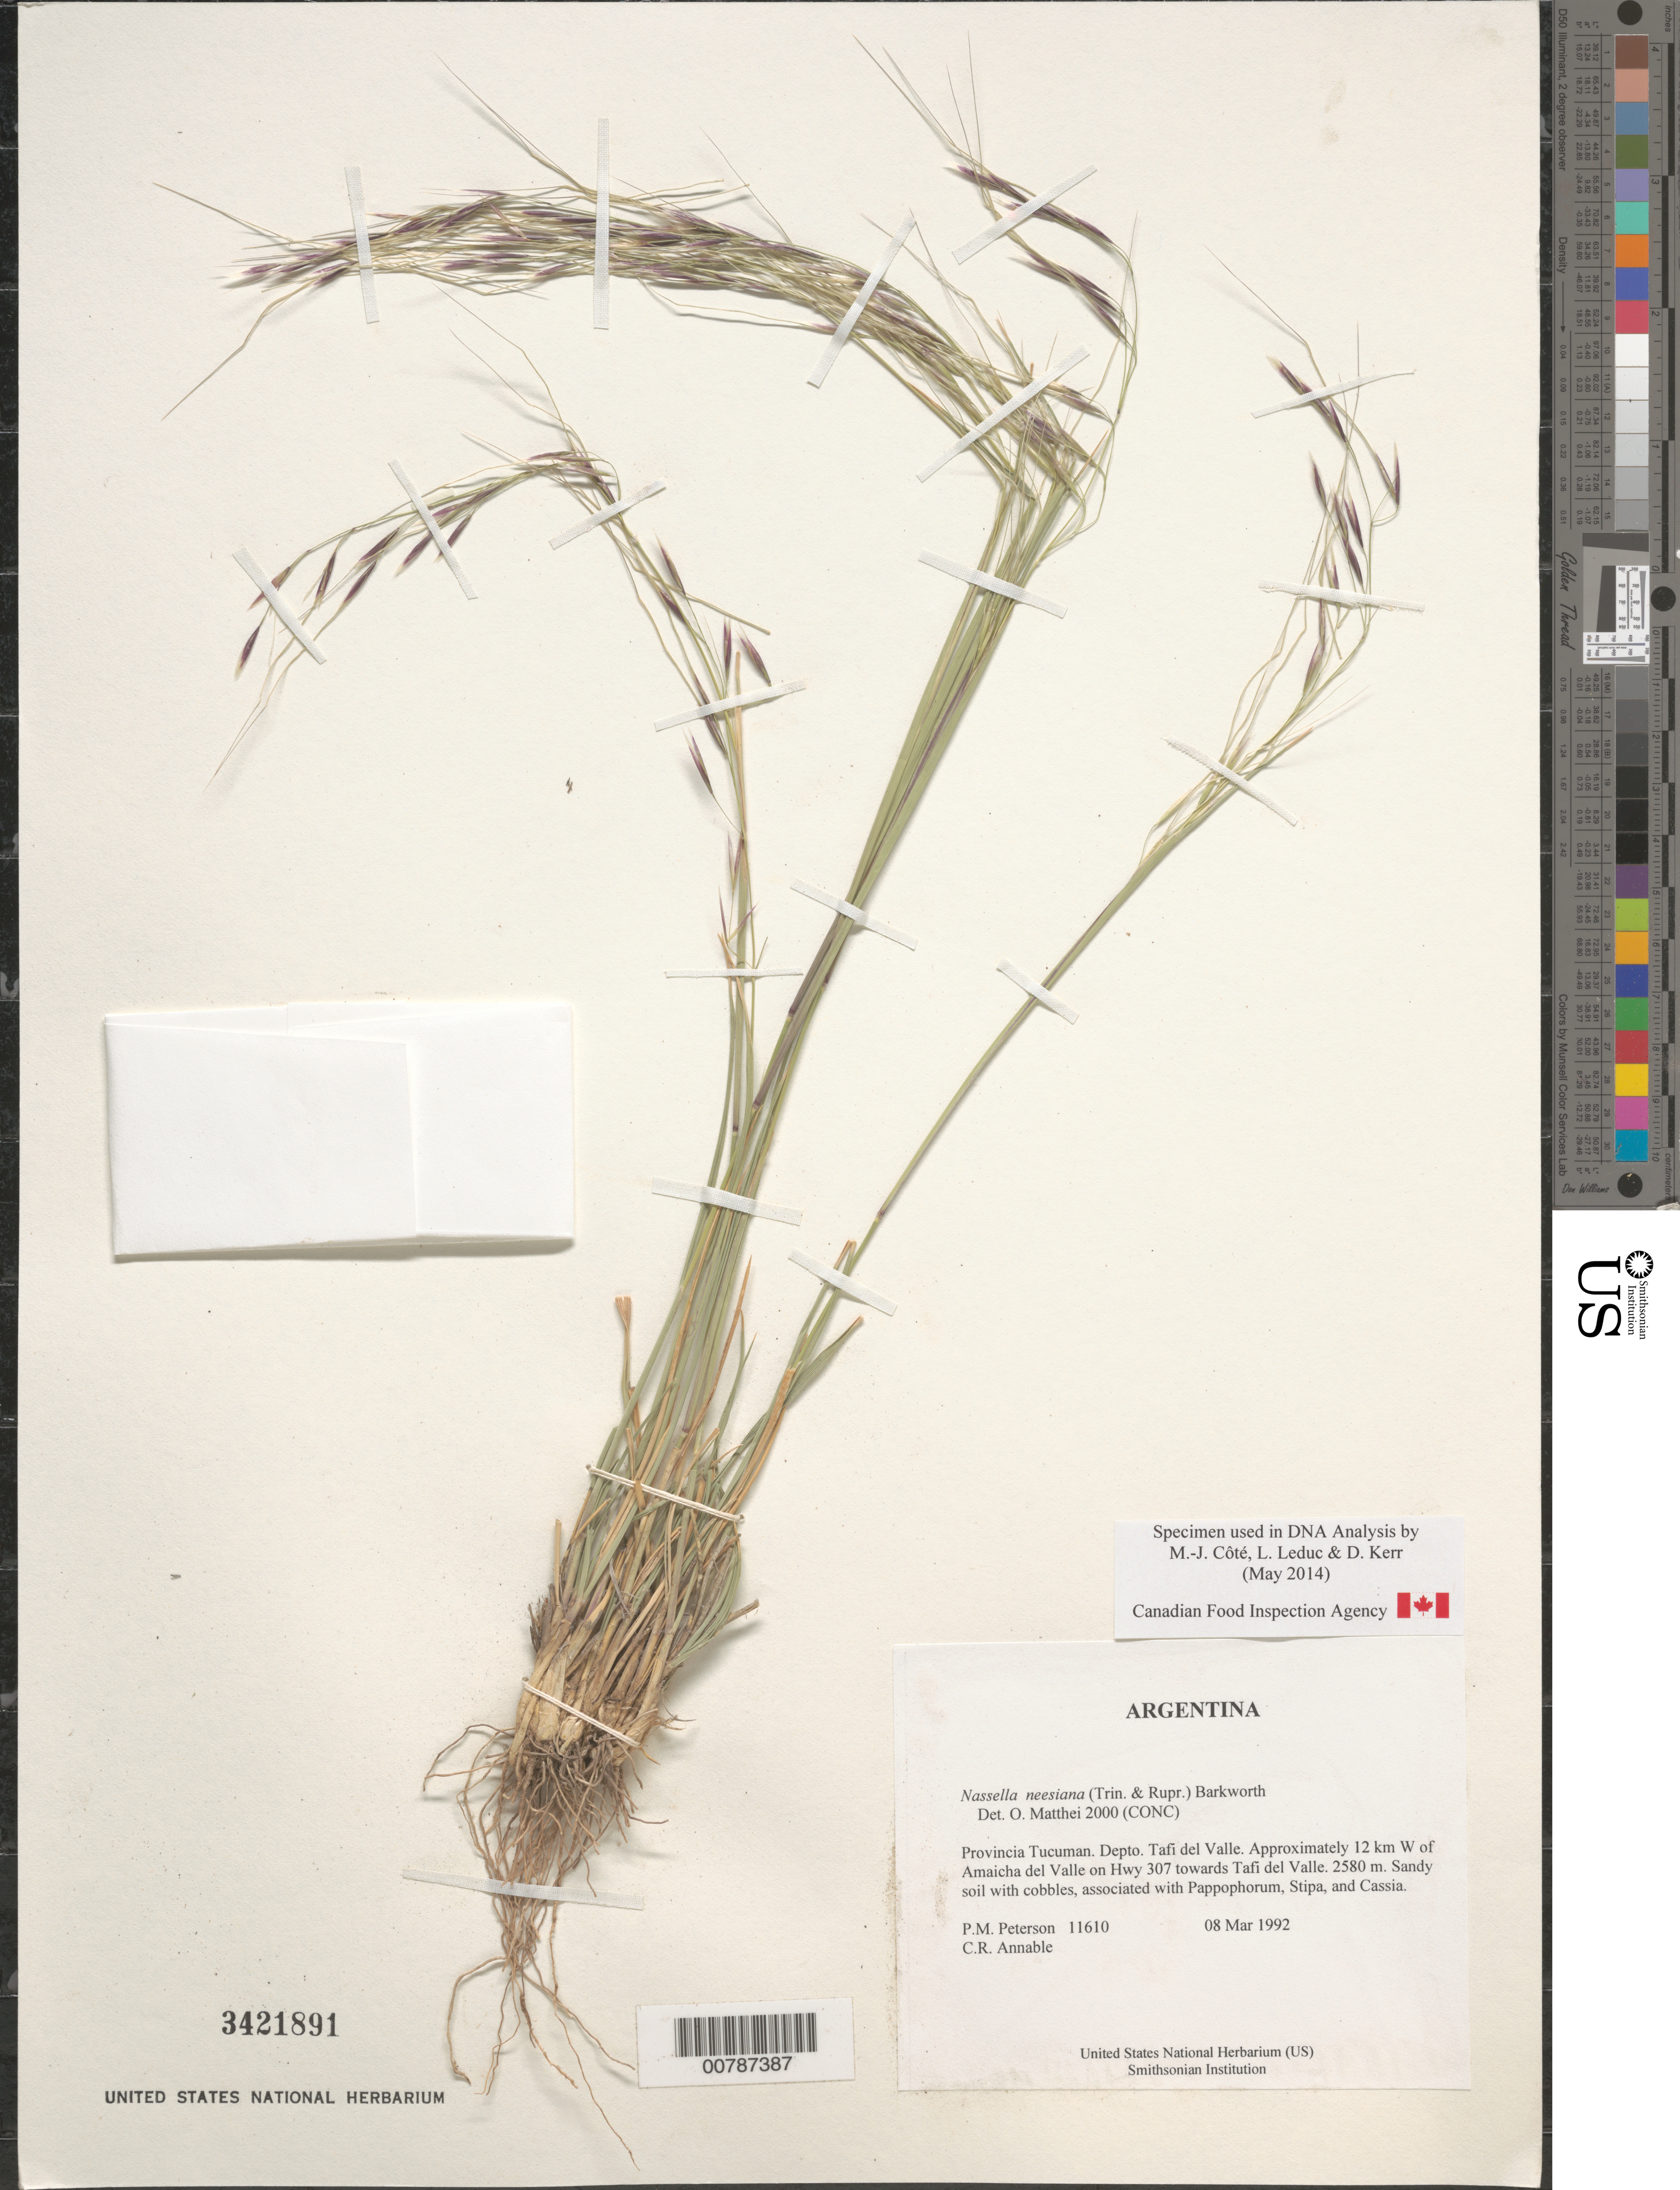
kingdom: Plantae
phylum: Tracheophyta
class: Liliopsida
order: Poales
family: Poaceae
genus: Nassella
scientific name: Nassella neesiana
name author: (Trin. & Rupr.) Barkworth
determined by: Matthei, O. R.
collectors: P. M. Peterson & C. R. Annable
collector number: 11610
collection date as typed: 08 Mar 1992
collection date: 1992-03-08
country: Argentina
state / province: Tucuman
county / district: Tafi del Valle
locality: Approximately 12 km W of Amaicha del Valle on Hwy 307 towards Tafi del Valle.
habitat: Sandy soil with cobbles, associated with Pappophorum, Stipa, and Cassia.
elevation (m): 2580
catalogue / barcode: US 3421891